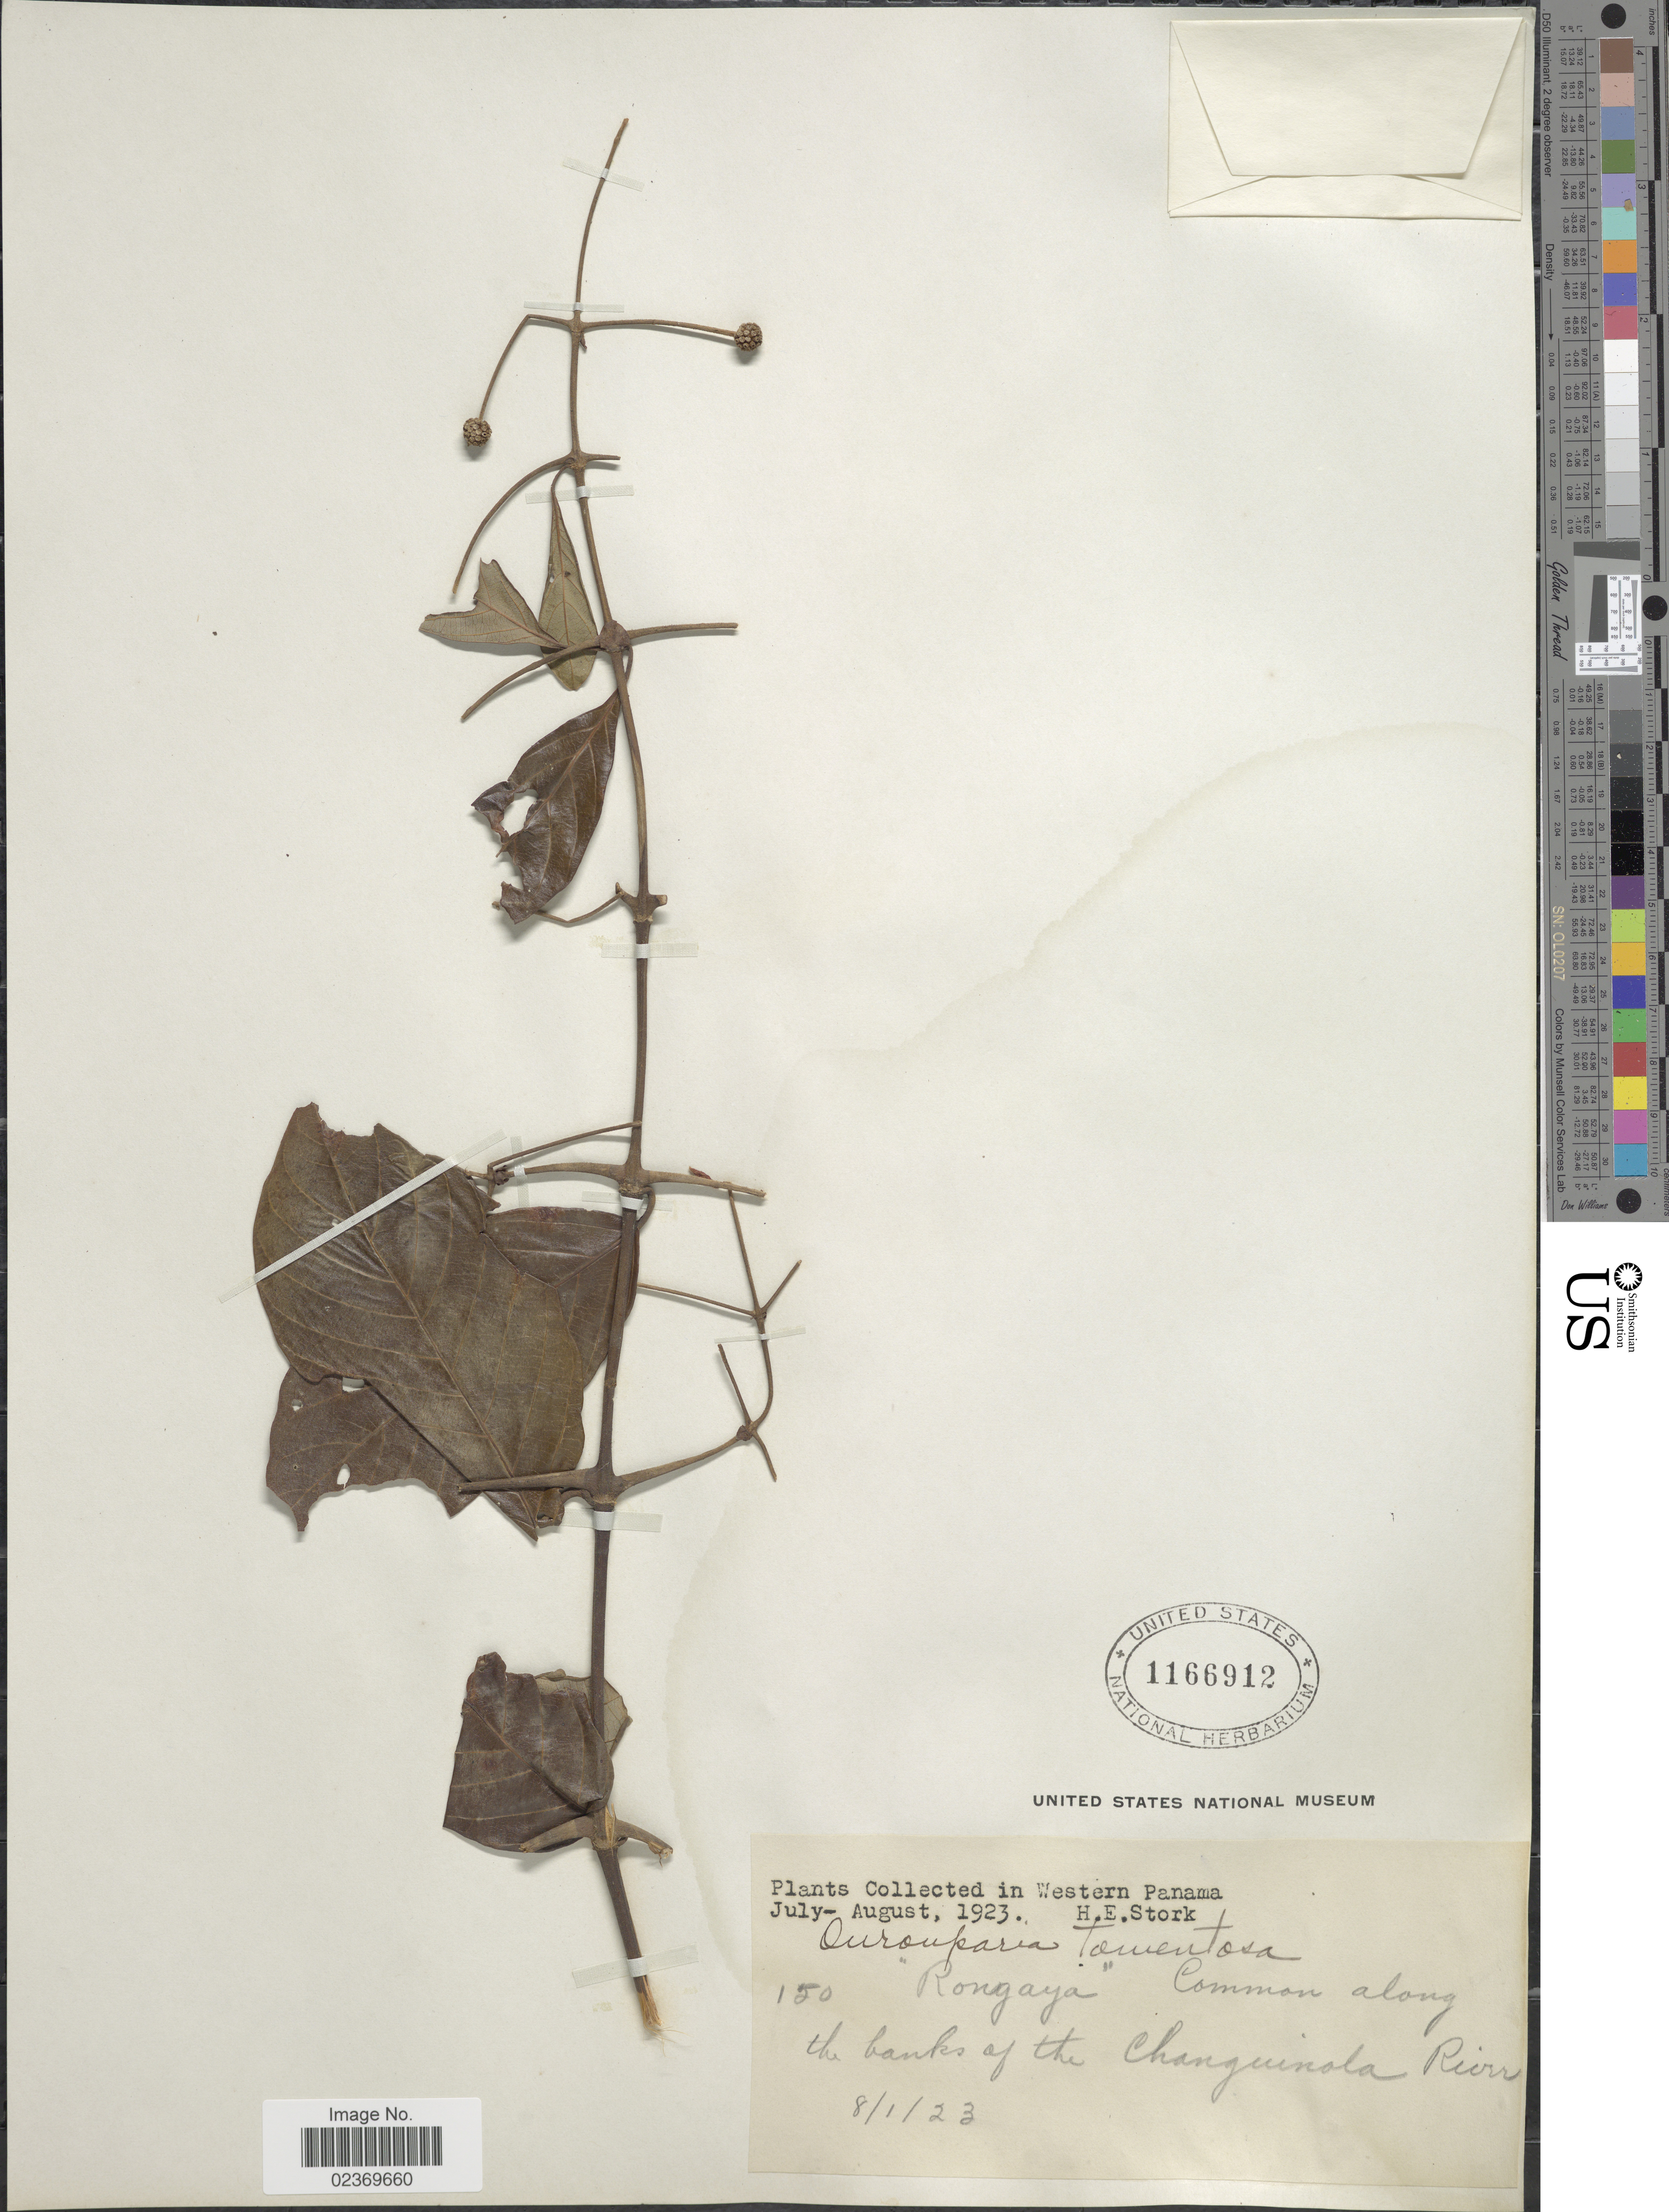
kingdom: Plantae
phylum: Tracheophyta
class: Magnoliopsida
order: Gentianales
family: Rubiaceae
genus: Uncaria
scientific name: Uncaria tomentosa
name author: (Willd. ex Roem. & Schult.) DC.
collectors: H. E. Stork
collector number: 150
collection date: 1923-01-08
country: Panama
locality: Western Panama, Common along the banks of the Changuinola river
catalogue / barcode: US 1166912